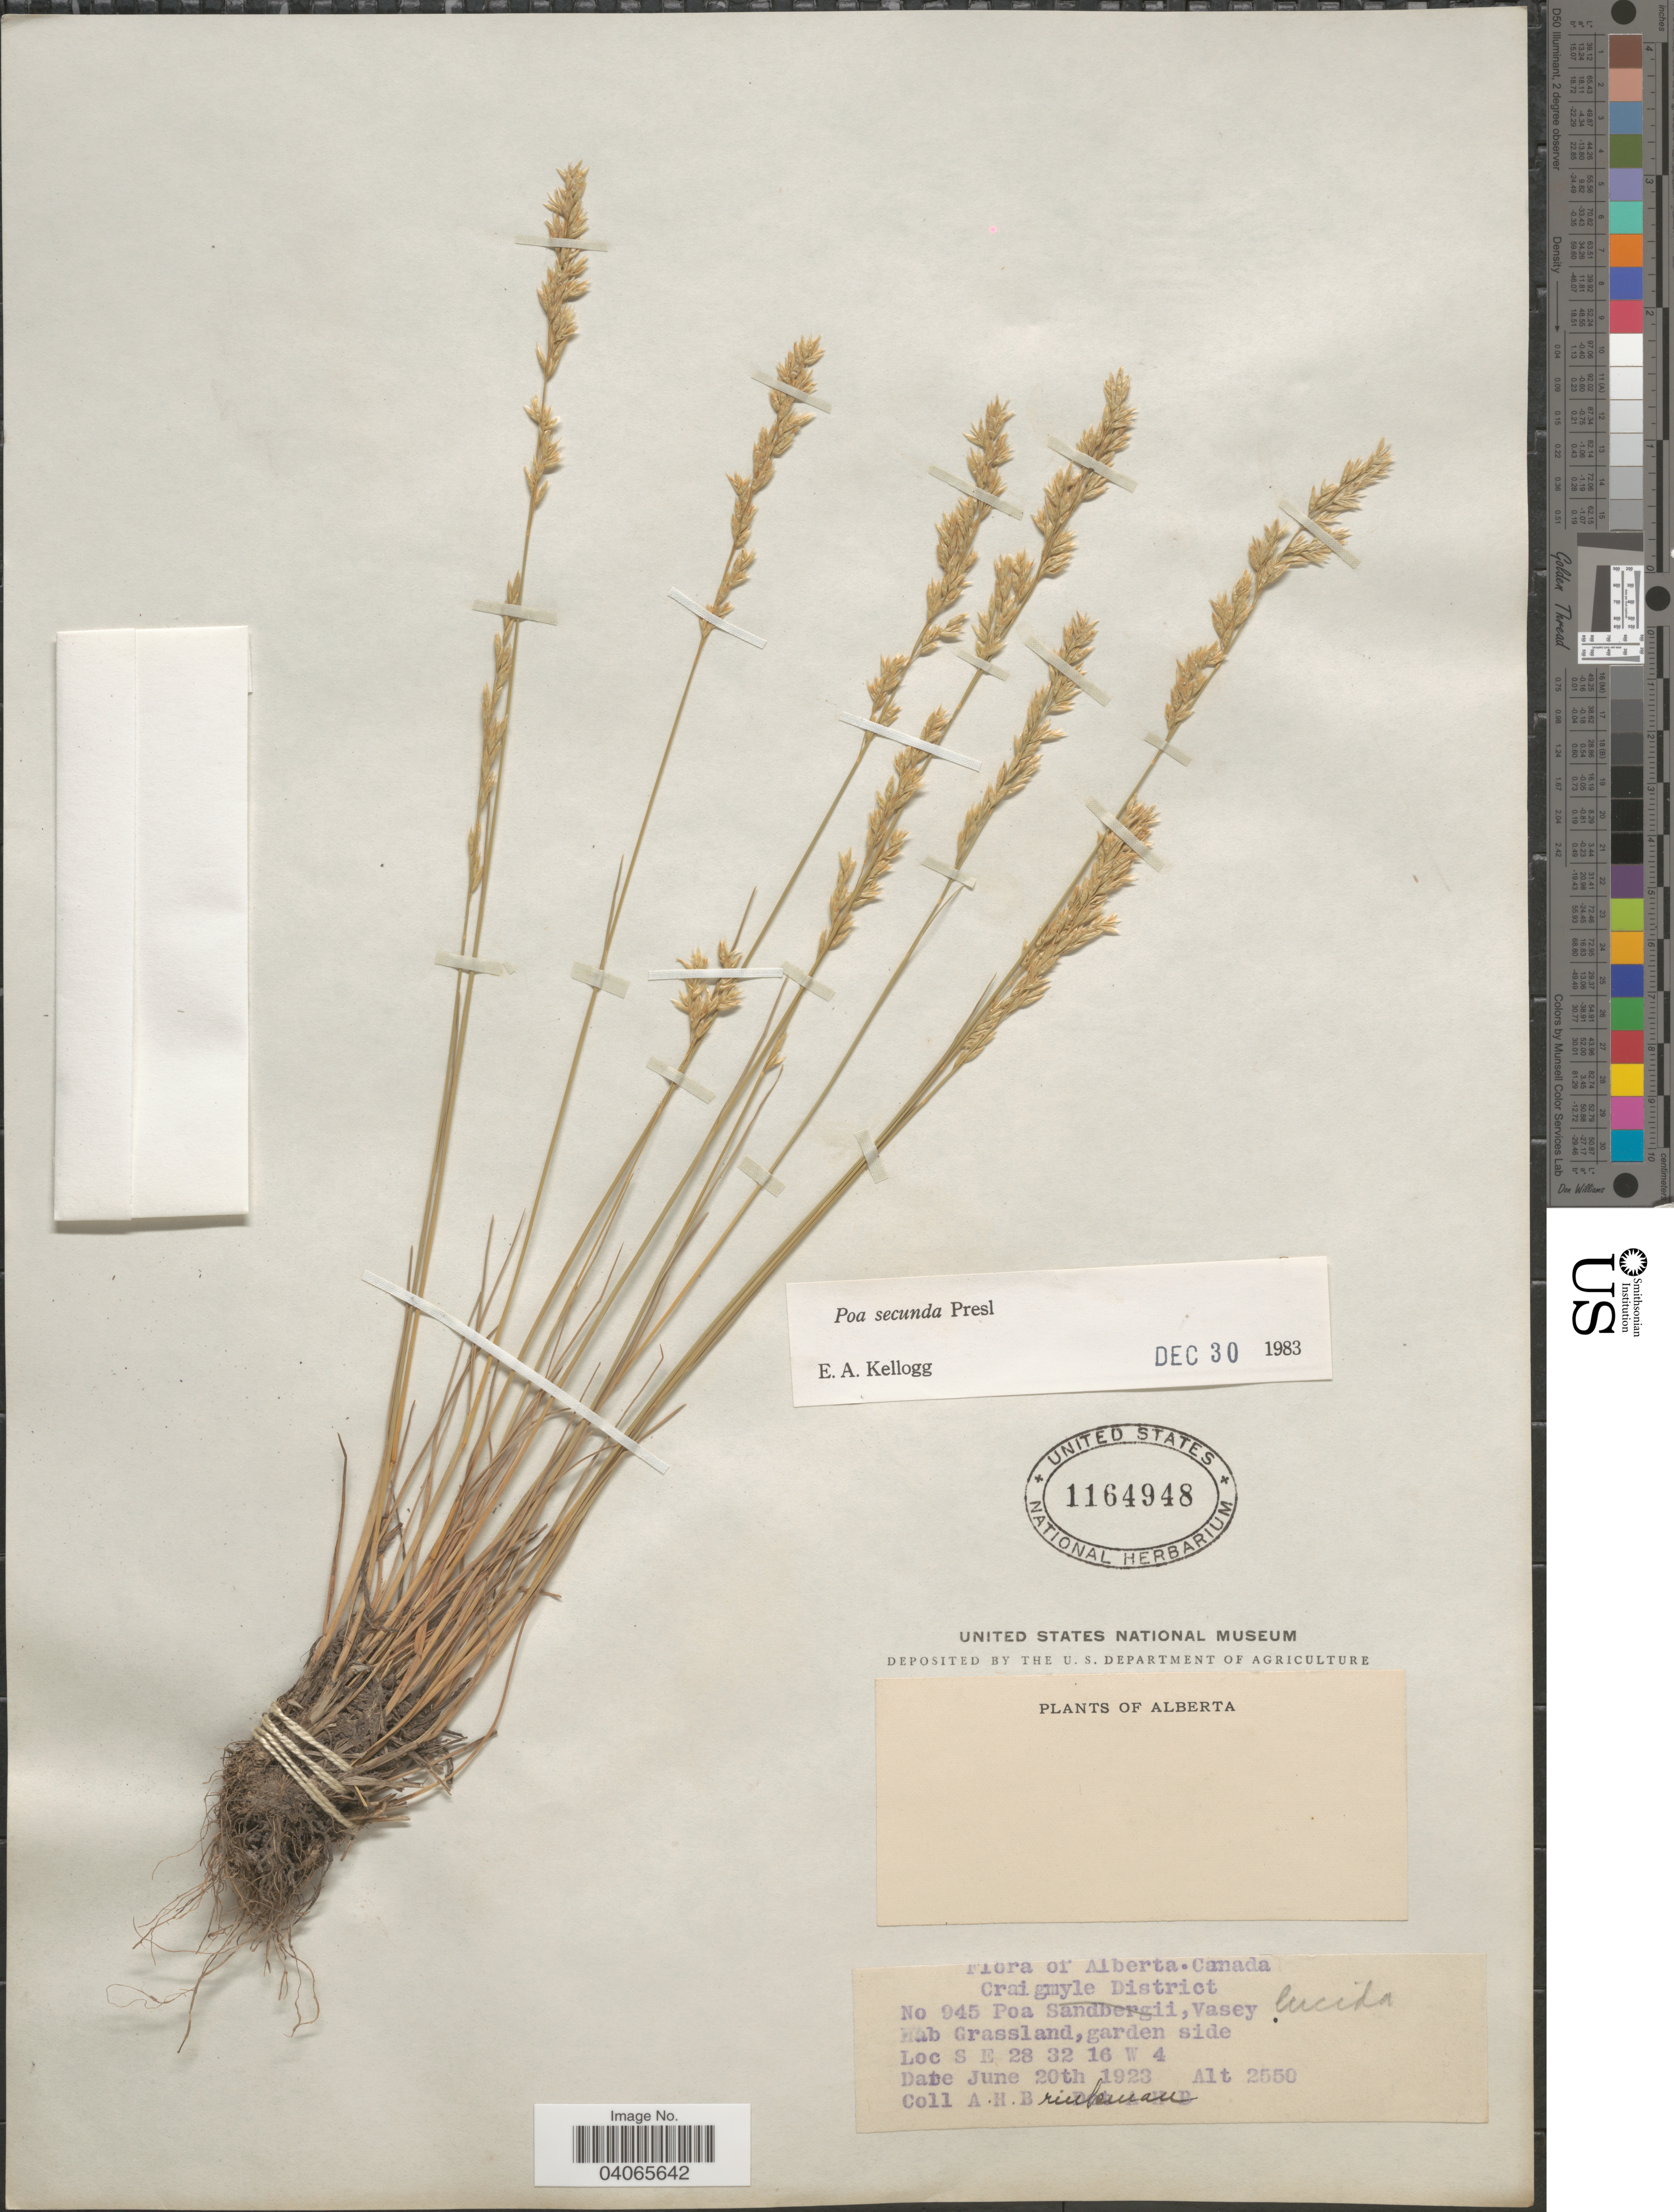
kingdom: Plantae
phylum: Tracheophyta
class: Liliopsida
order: Poales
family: Poaceae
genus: Poa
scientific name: Poa secunda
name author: J. Presl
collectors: A. Brinkman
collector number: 945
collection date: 1923-06-20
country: Canada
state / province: Alberta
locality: Craigmyle District. S E 28 32 16 W 4.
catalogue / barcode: US 1164948